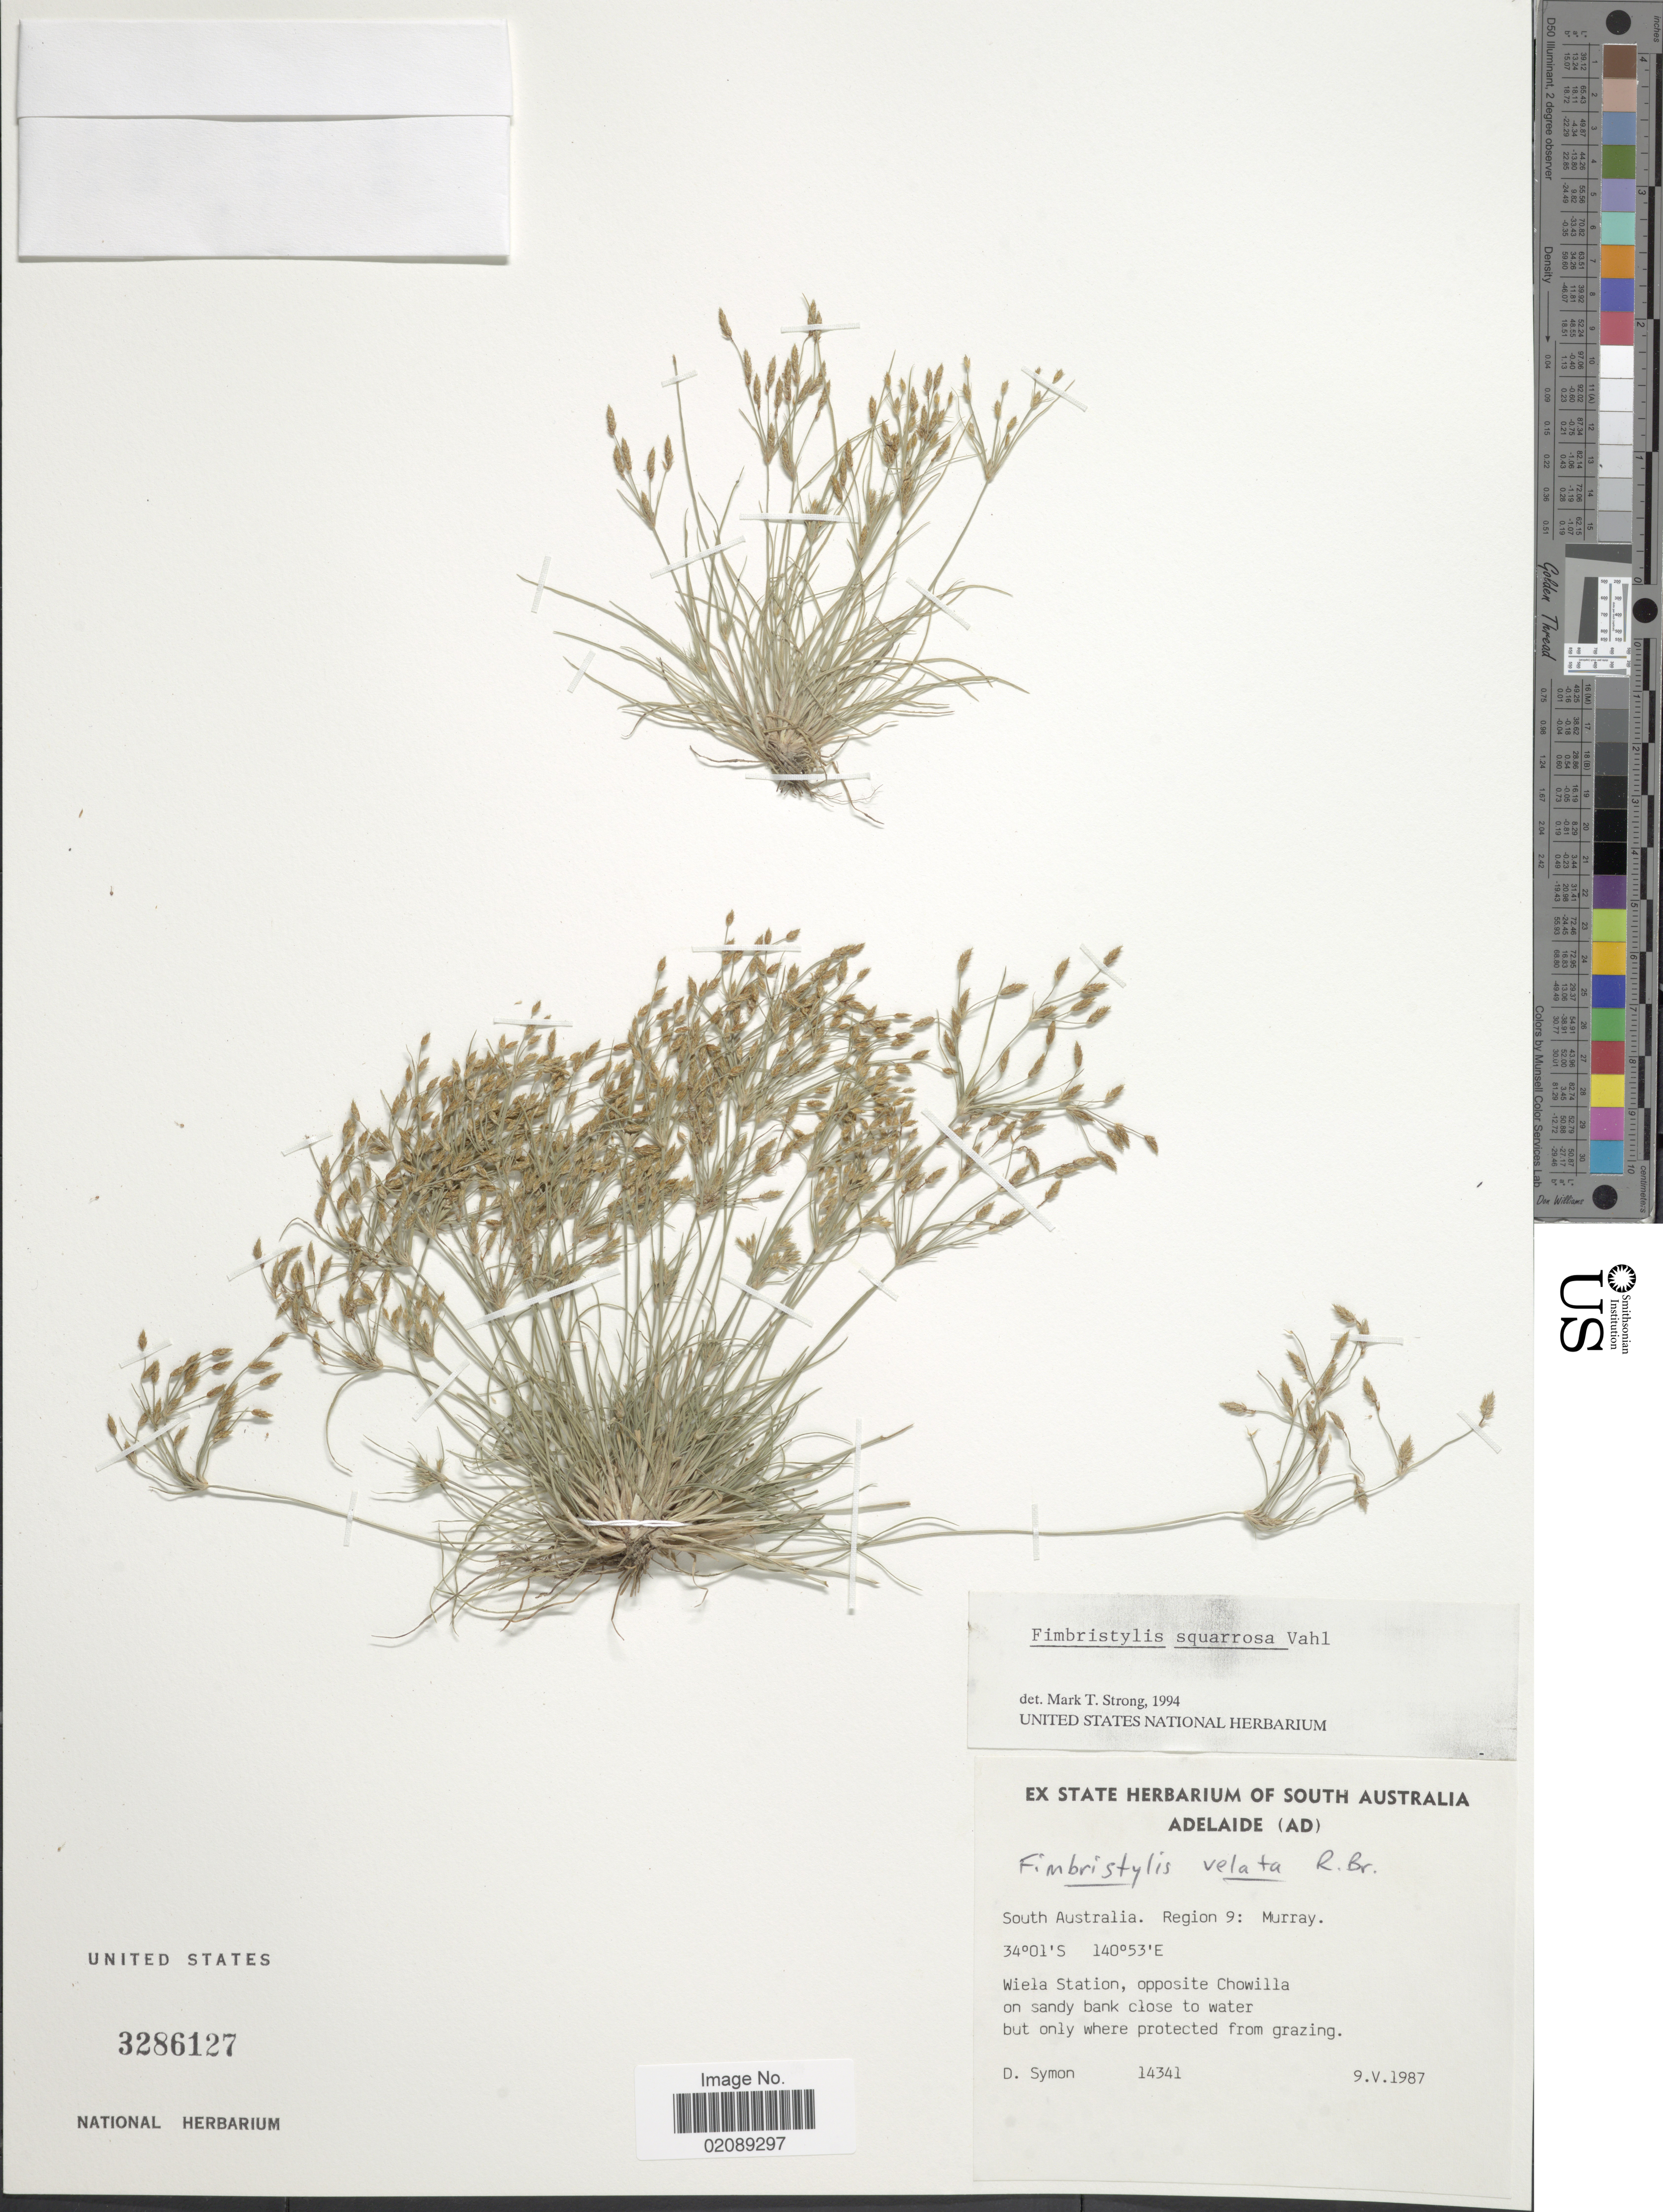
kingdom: Plantae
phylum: Tracheophyta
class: Liliopsida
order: Poales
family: Cyperaceae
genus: Fimbristylis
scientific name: Fimbristylis squarrosa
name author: Vahl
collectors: D. Symon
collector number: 14341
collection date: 1987-05-09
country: Australia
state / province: South Australia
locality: Region 9: Murray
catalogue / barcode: US 3286127